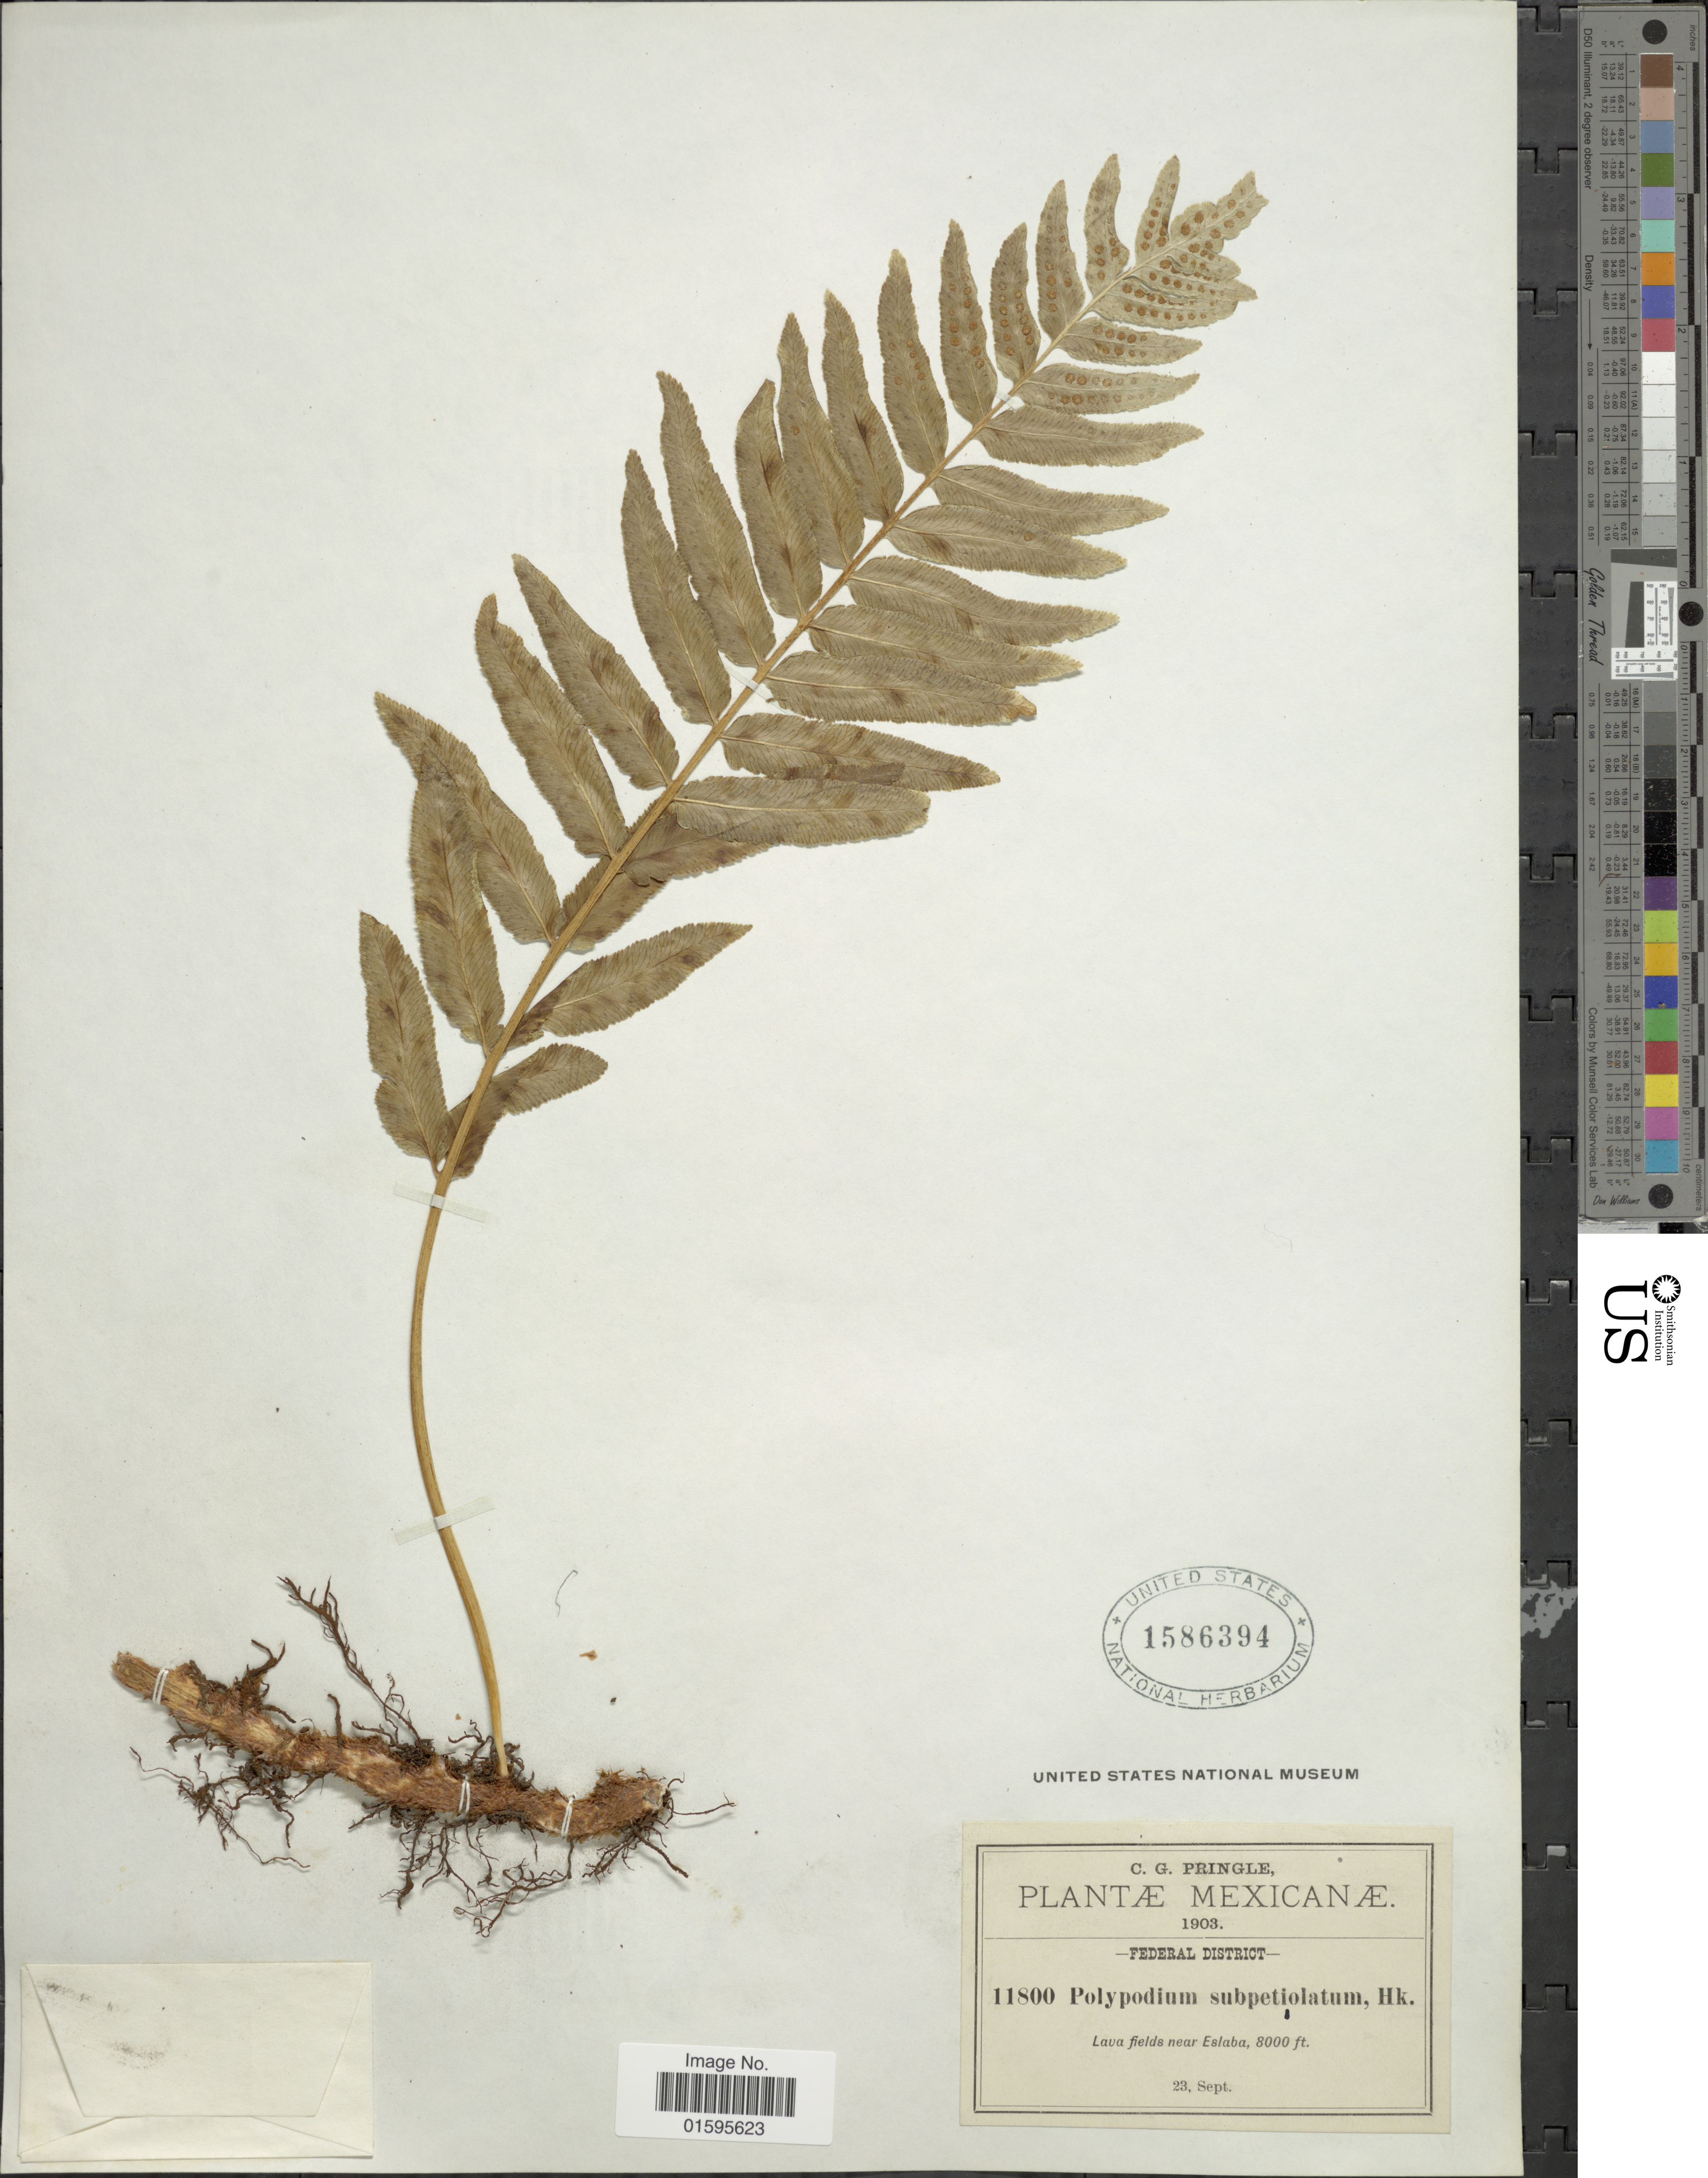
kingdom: Plantae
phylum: Tracheophyta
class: Polypodiopsida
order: Polypodiales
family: Polypodiaceae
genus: Polypodium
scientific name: Polypodium subpetiolatum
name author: Hook.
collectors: C. G. Pringle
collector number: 11800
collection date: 1903-09-23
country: Mexico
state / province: Distrito Federal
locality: Mexicanae, Federal District, Lava fields near Eslaba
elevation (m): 2438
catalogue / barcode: US 1586394